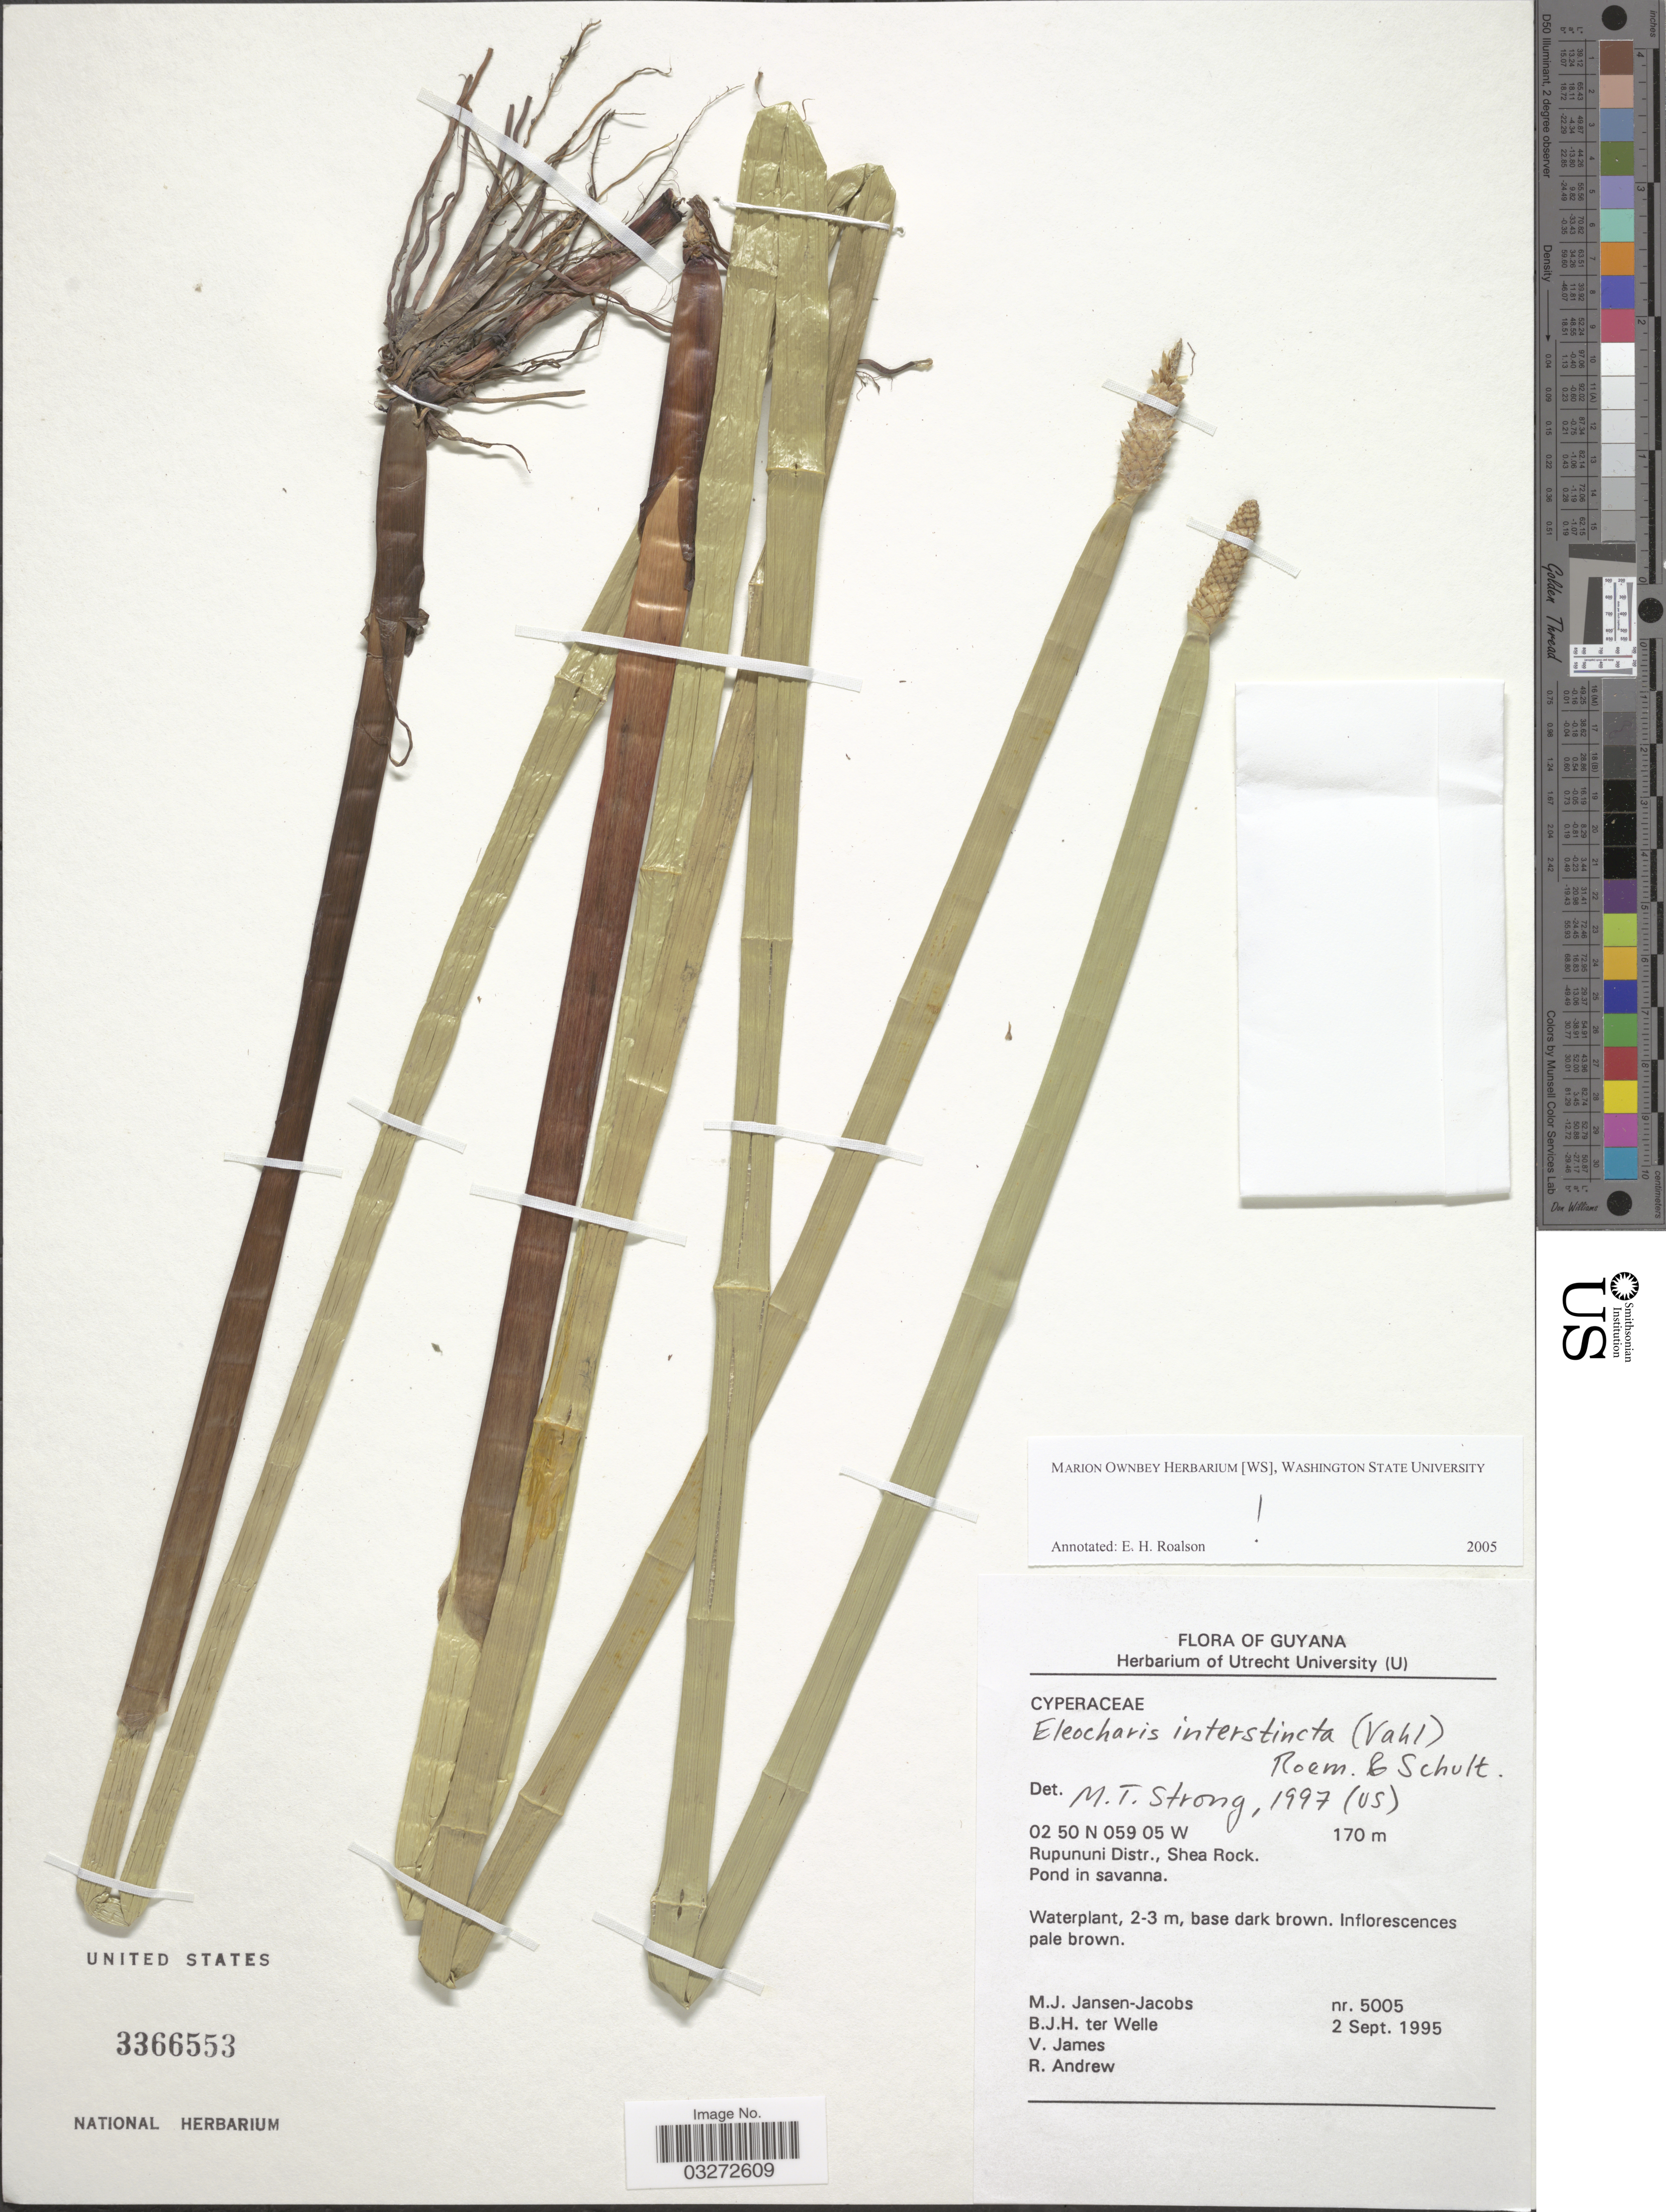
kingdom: Plantae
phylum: Tracheophyta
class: Liliopsida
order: Poales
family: Cyperaceae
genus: Eleocharis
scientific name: Eleocharis interstincta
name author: (Vahl) Roem. & Schult.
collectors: M. J. Jansen-Jacobs, B. Welle, V. James & R. Andrew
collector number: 5005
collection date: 1995-09-02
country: Guyana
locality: Rupununi Distr., Shea Rock.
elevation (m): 170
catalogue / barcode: US 3366553